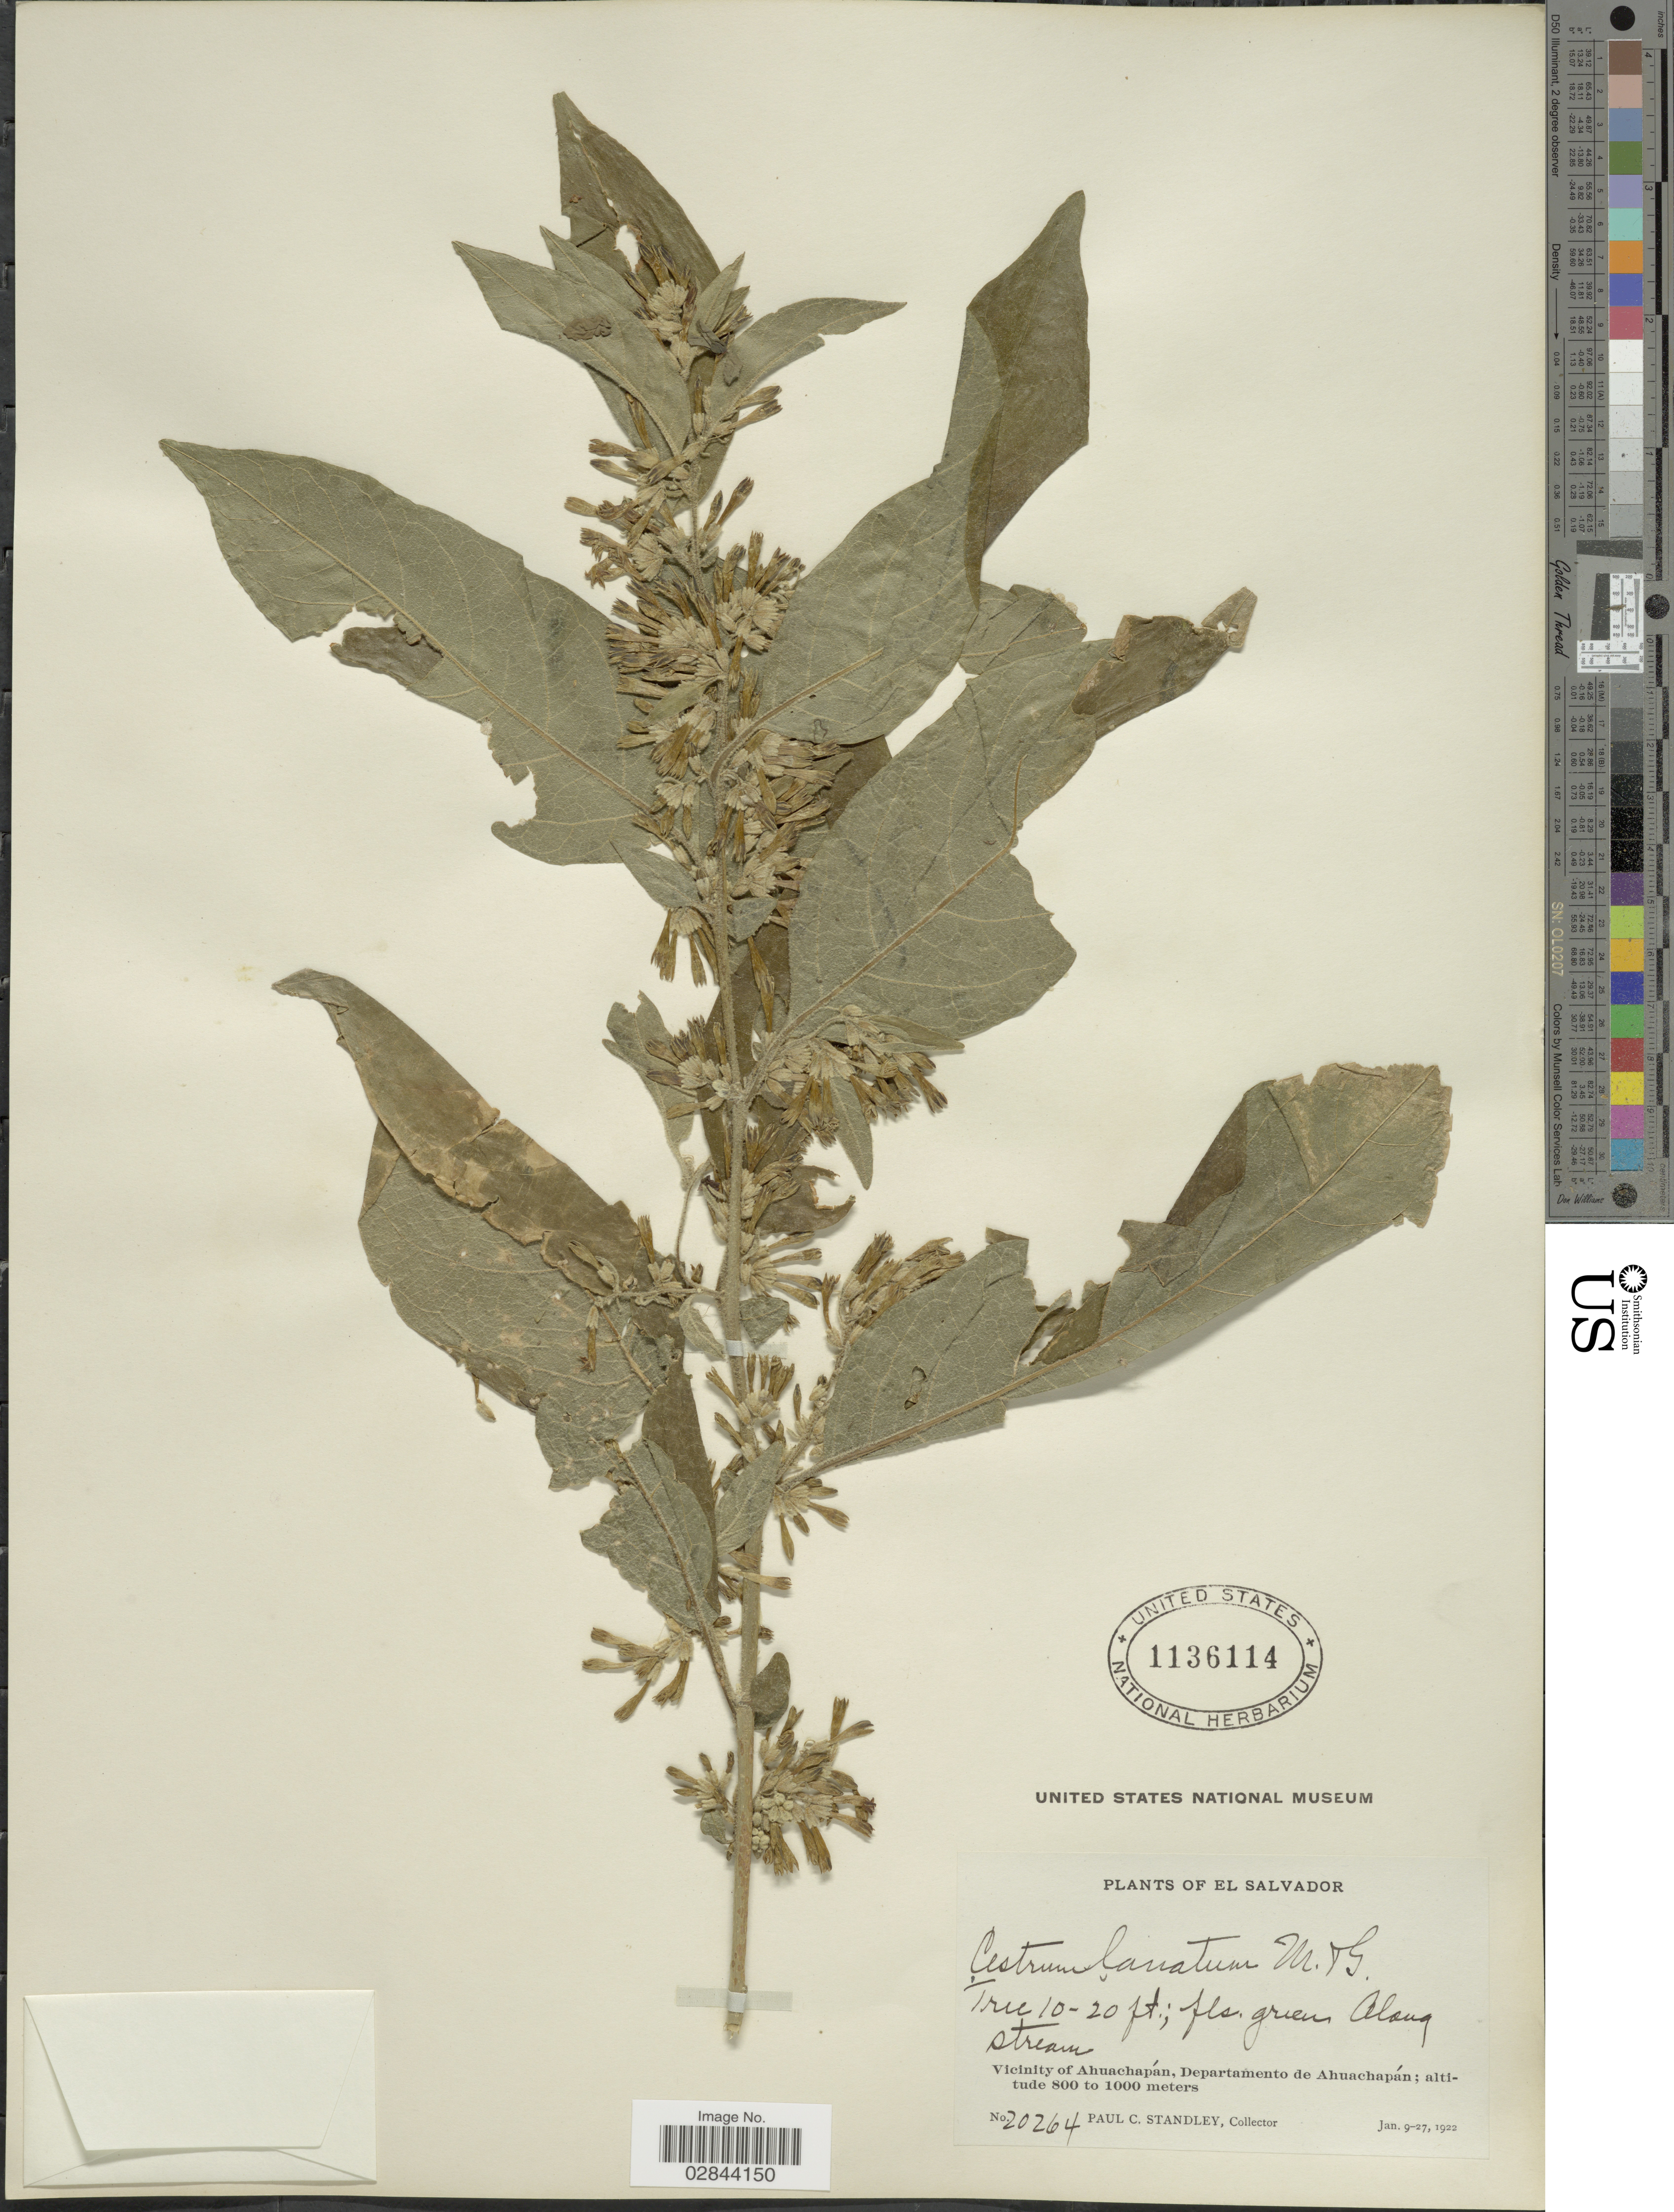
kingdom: Plantae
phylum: Tracheophyta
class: Magnoliopsida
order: Solanales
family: Solanaceae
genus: Cestrum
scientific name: Cestrum lanatum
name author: M. Martens & Galeotti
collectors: P. C. Standley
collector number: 20264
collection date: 1922-01-09/1922-01-27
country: El Salvador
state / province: Ahuachapan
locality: Vicinity of Ahuachapán, Departamento de Ahuachapán.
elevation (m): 800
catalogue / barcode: US 1136114